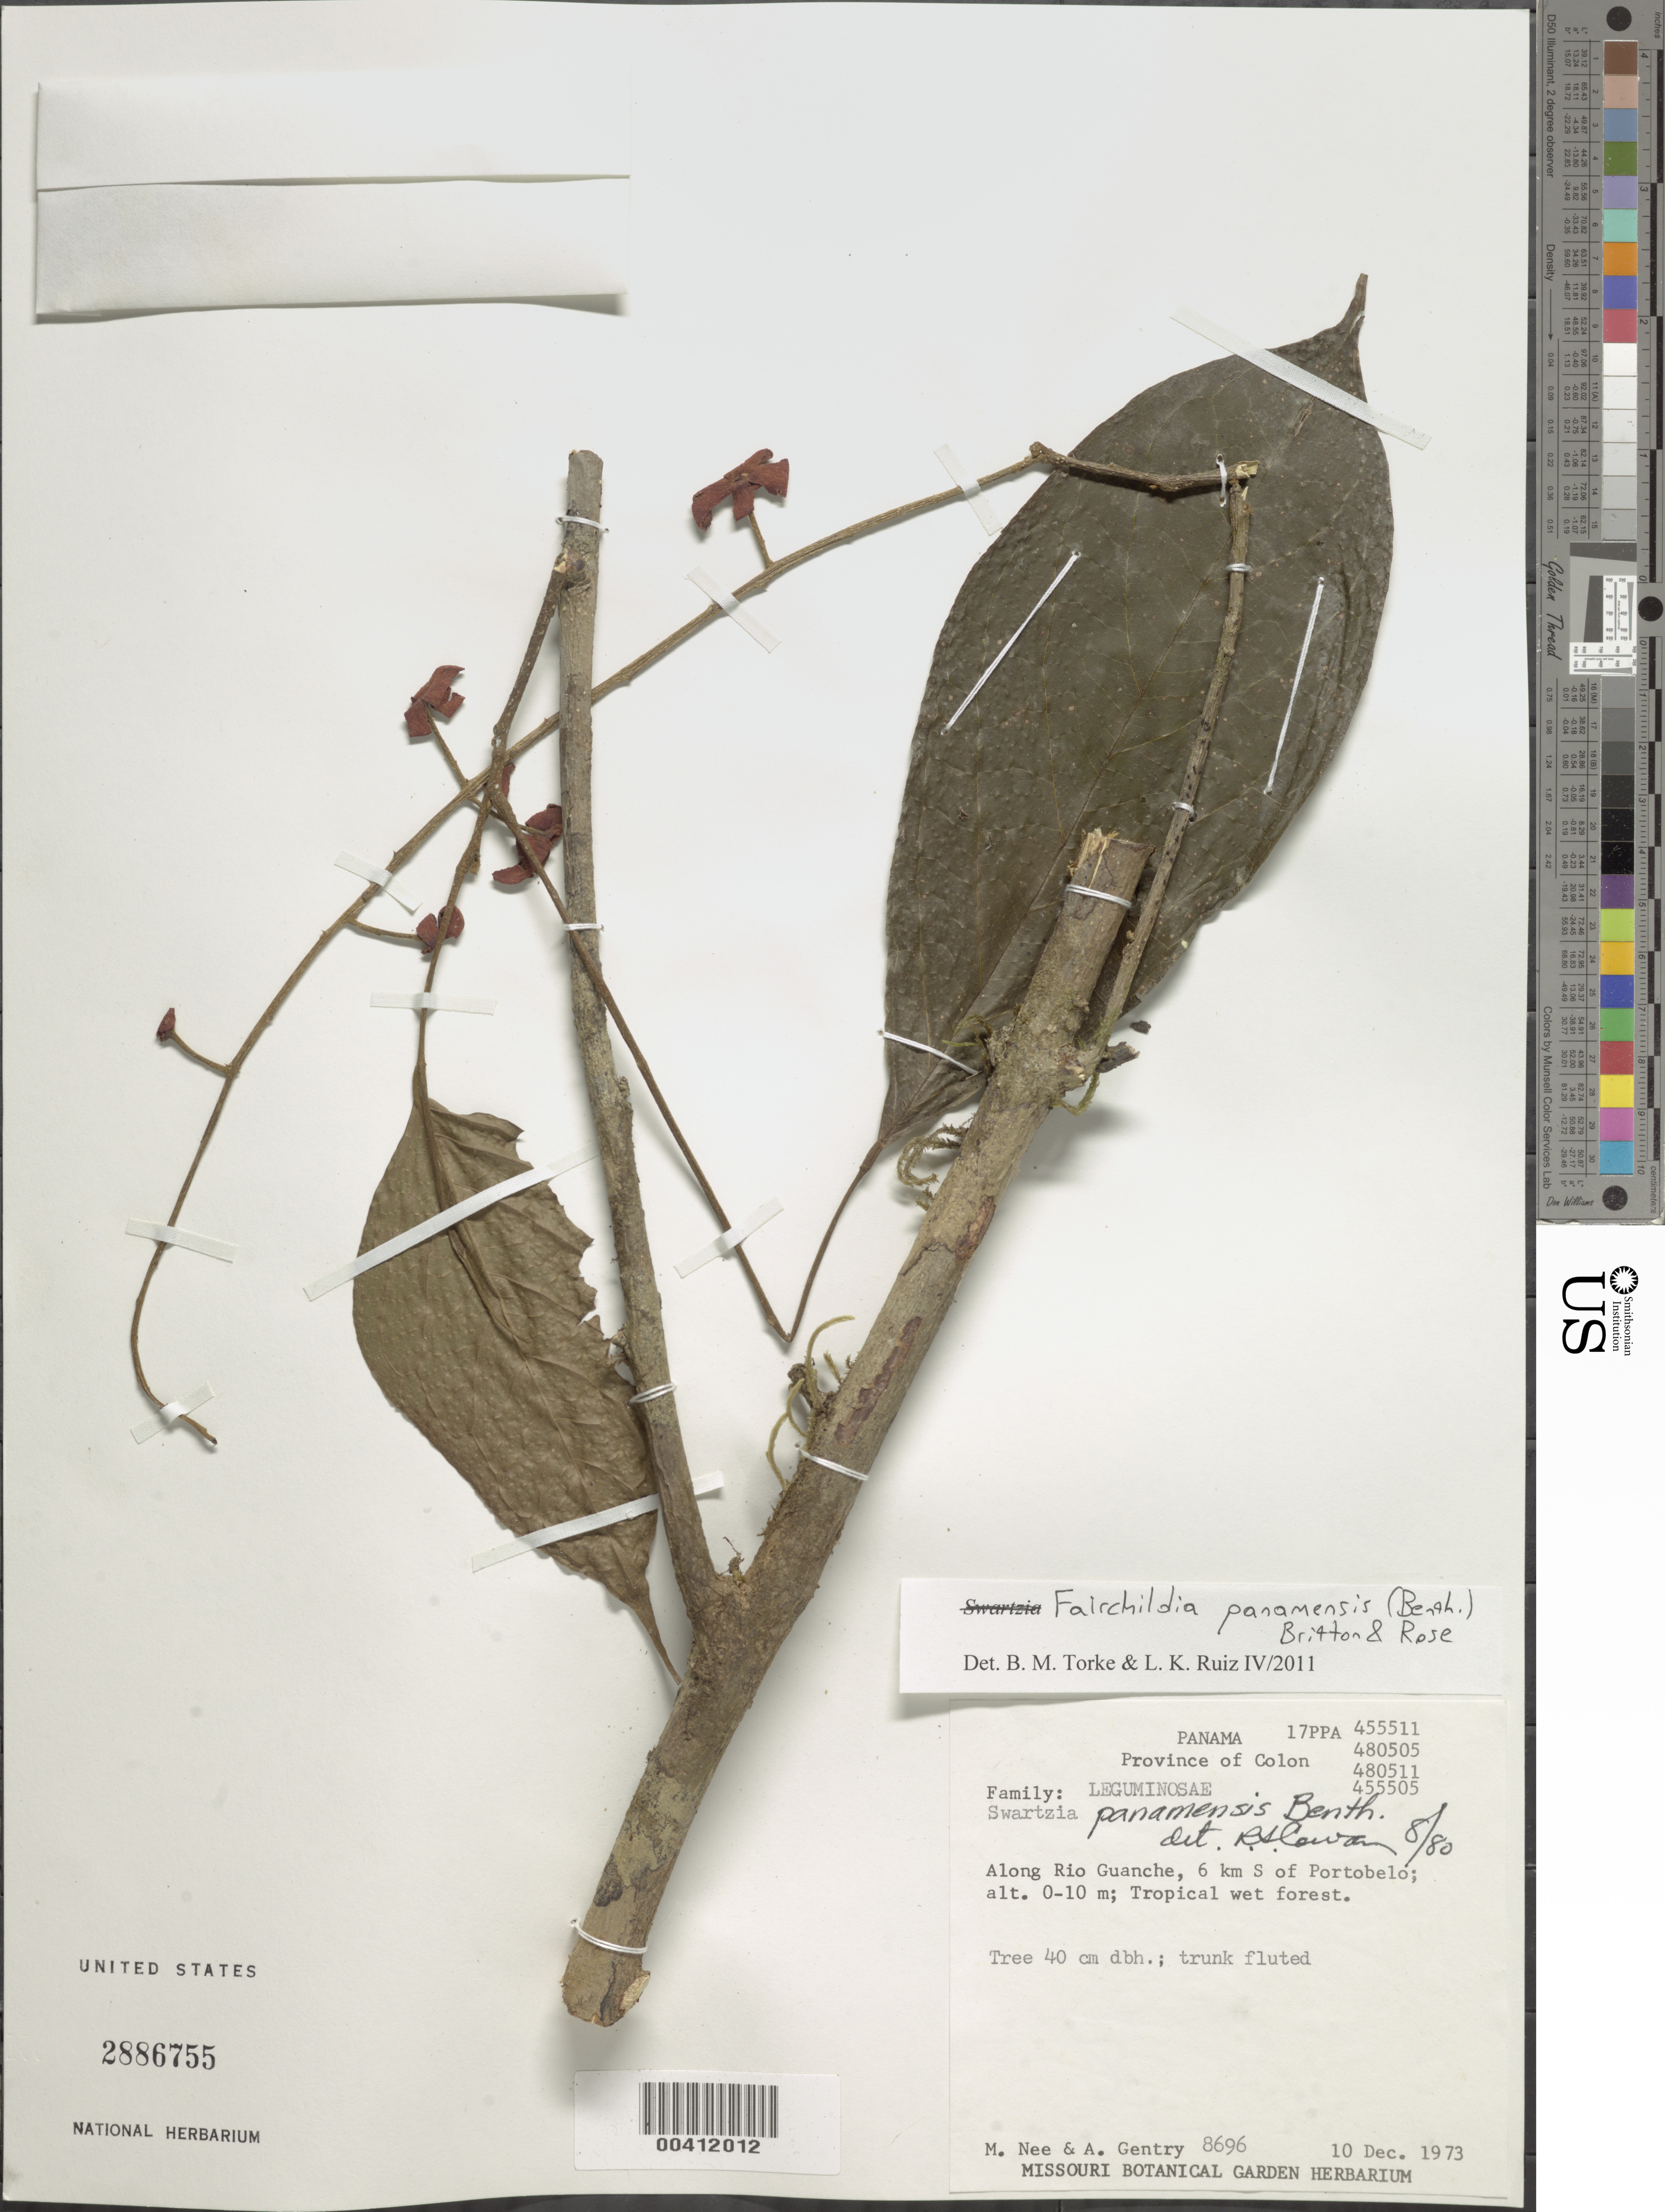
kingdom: Plantae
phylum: Tracheophyta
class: Magnoliopsida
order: Fabales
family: Fabaceae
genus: Fairchildia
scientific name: Fairchildia panamensis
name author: (Benth.) Britton & Rose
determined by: Torke, B. M.; Ruiz, L. K.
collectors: M. Nee & A. H. Gentry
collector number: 8696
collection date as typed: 10 Dec 1973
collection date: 1973-12-10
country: Panama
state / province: Colón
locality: Along Rio gaunche, 6 km S of Portobelo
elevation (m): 0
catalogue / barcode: US 2886755